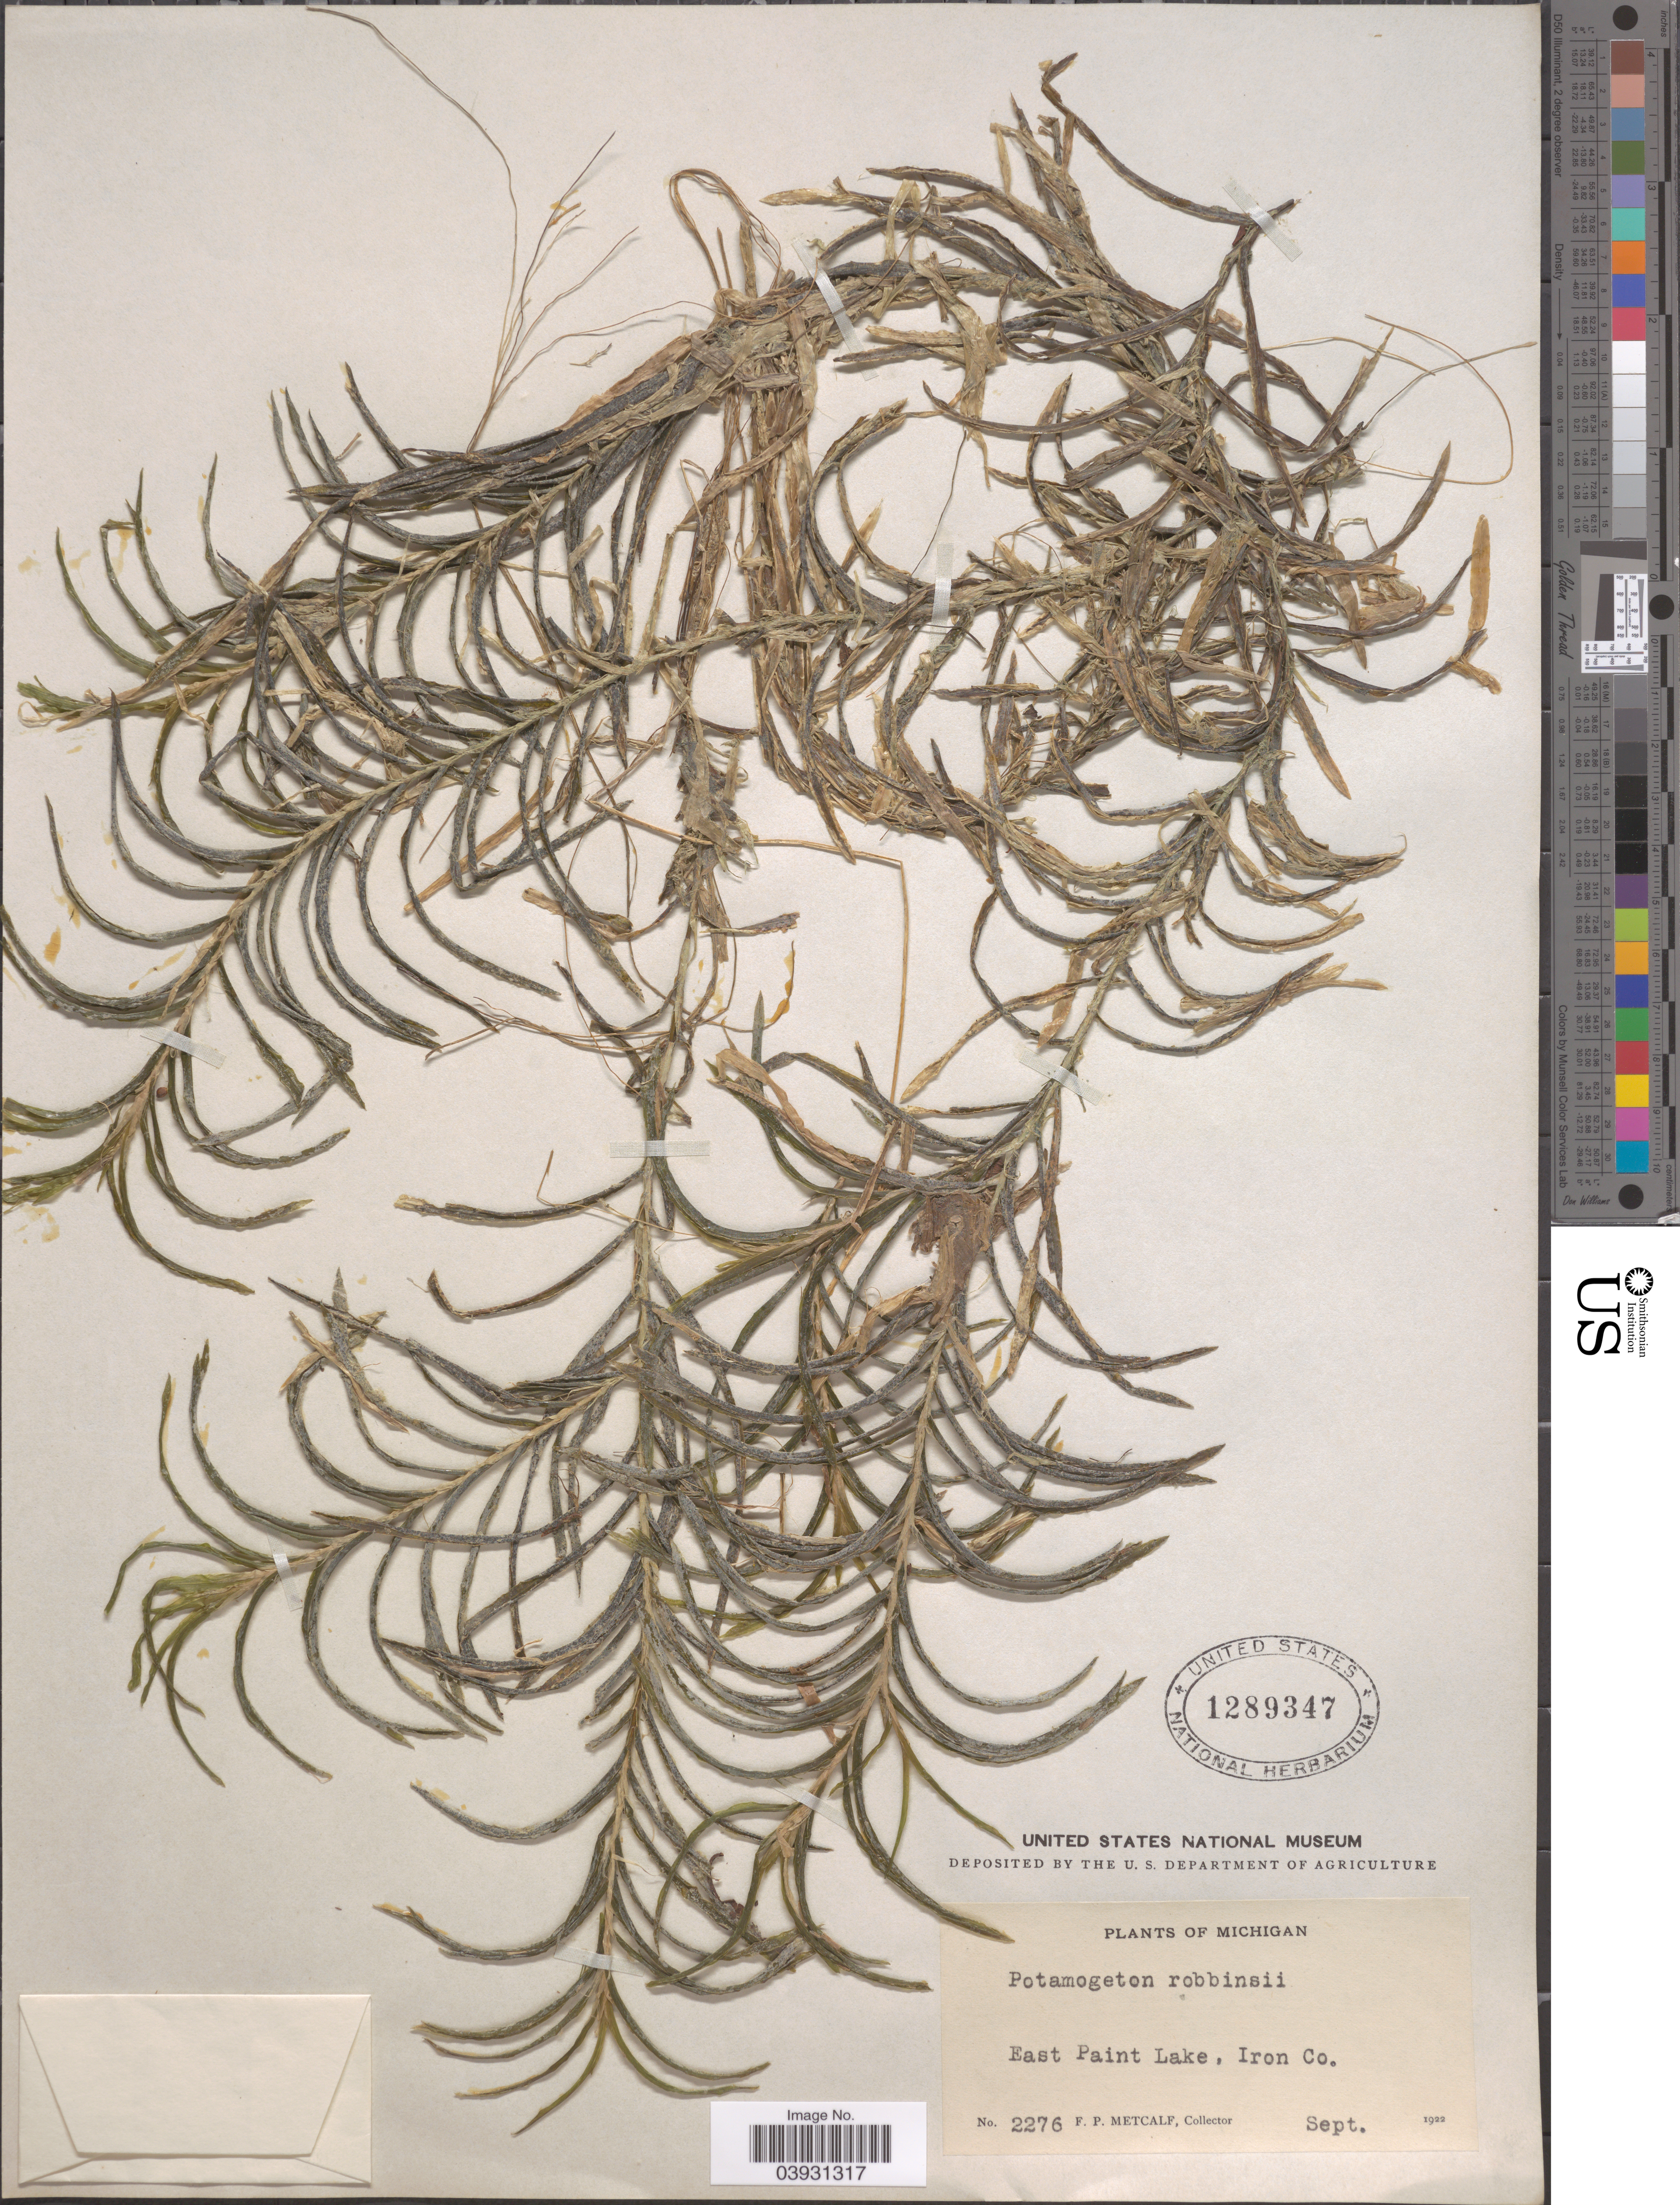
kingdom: Plantae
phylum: Tracheophyta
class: Liliopsida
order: Alismatales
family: Potamogetonaceae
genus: Potamogeton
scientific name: Potamogeton robbinsii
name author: Oakes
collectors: F. Metcalf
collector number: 2276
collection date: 1922-09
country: United States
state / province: Michigan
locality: East Paint Lake, Iron Co.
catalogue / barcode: US 1289347